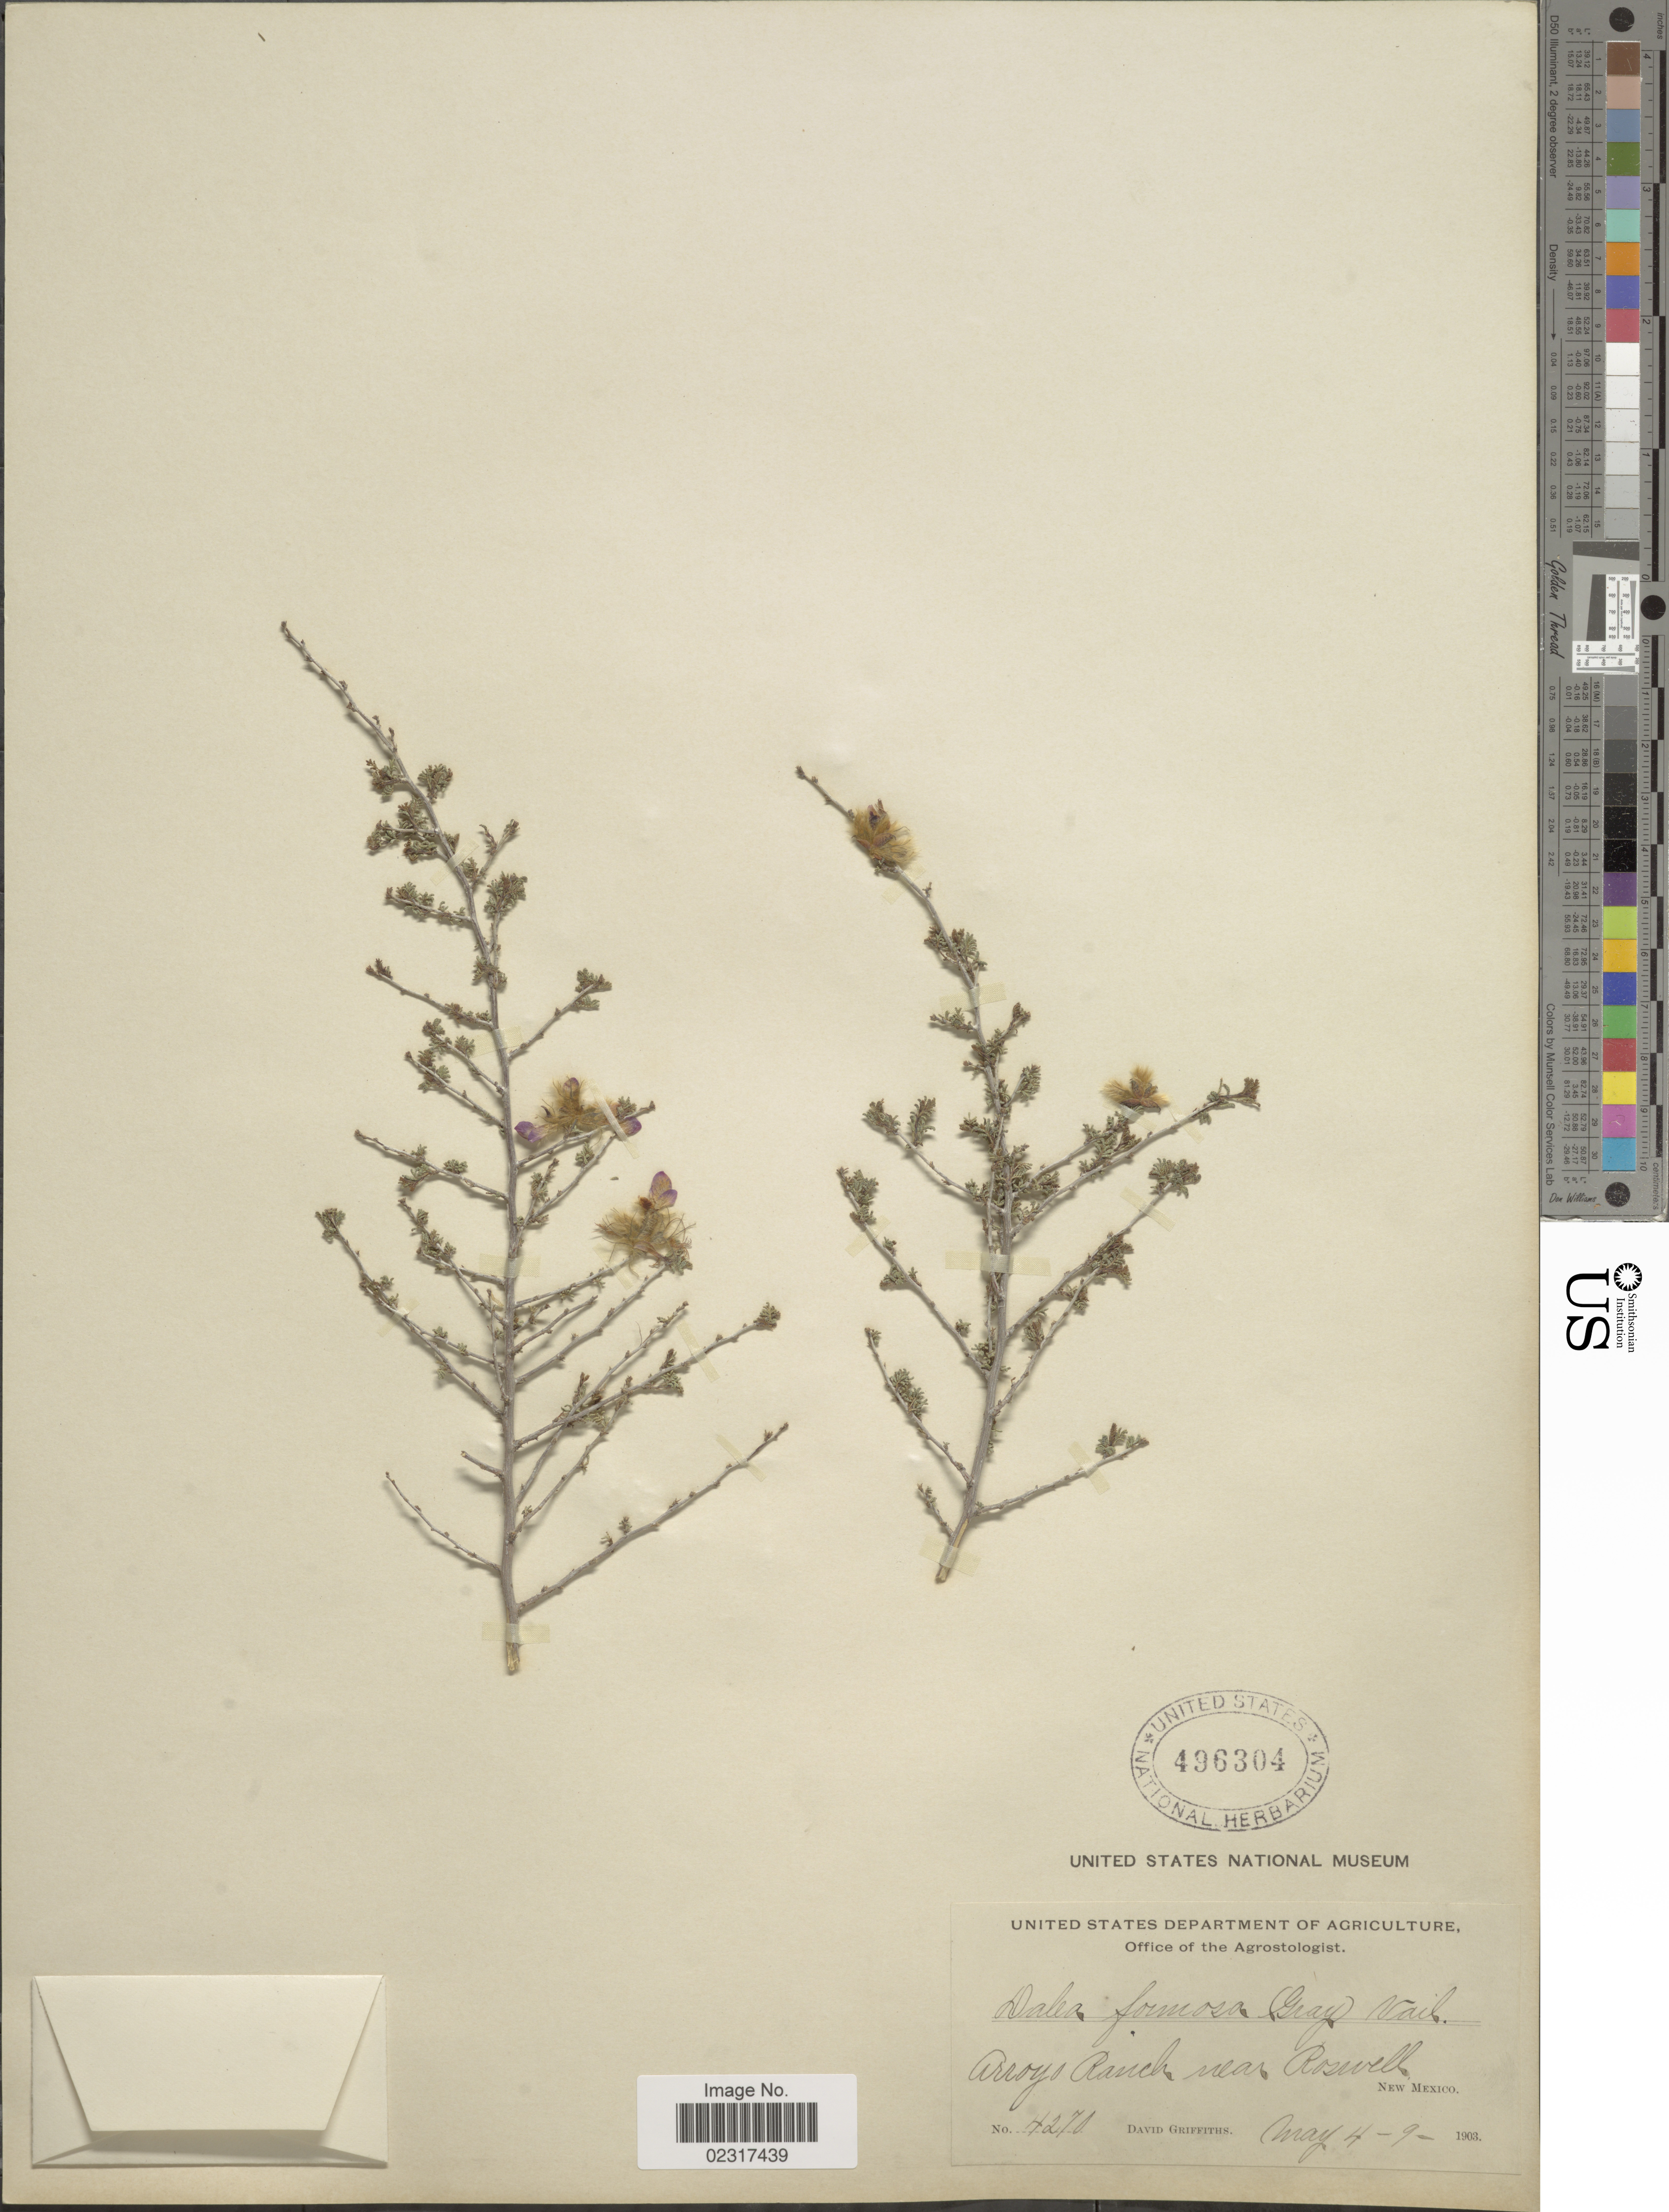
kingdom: Plantae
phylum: Tracheophyta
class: Magnoliopsida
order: Fabales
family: Fabaceae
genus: Dalea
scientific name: Dalea formosa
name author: Torr.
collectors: D. Griffiths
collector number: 4270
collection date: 1903-05-04/1903-05-09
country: United States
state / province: New Mexico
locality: Arroyo Ranch near Roswell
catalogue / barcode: US 496304